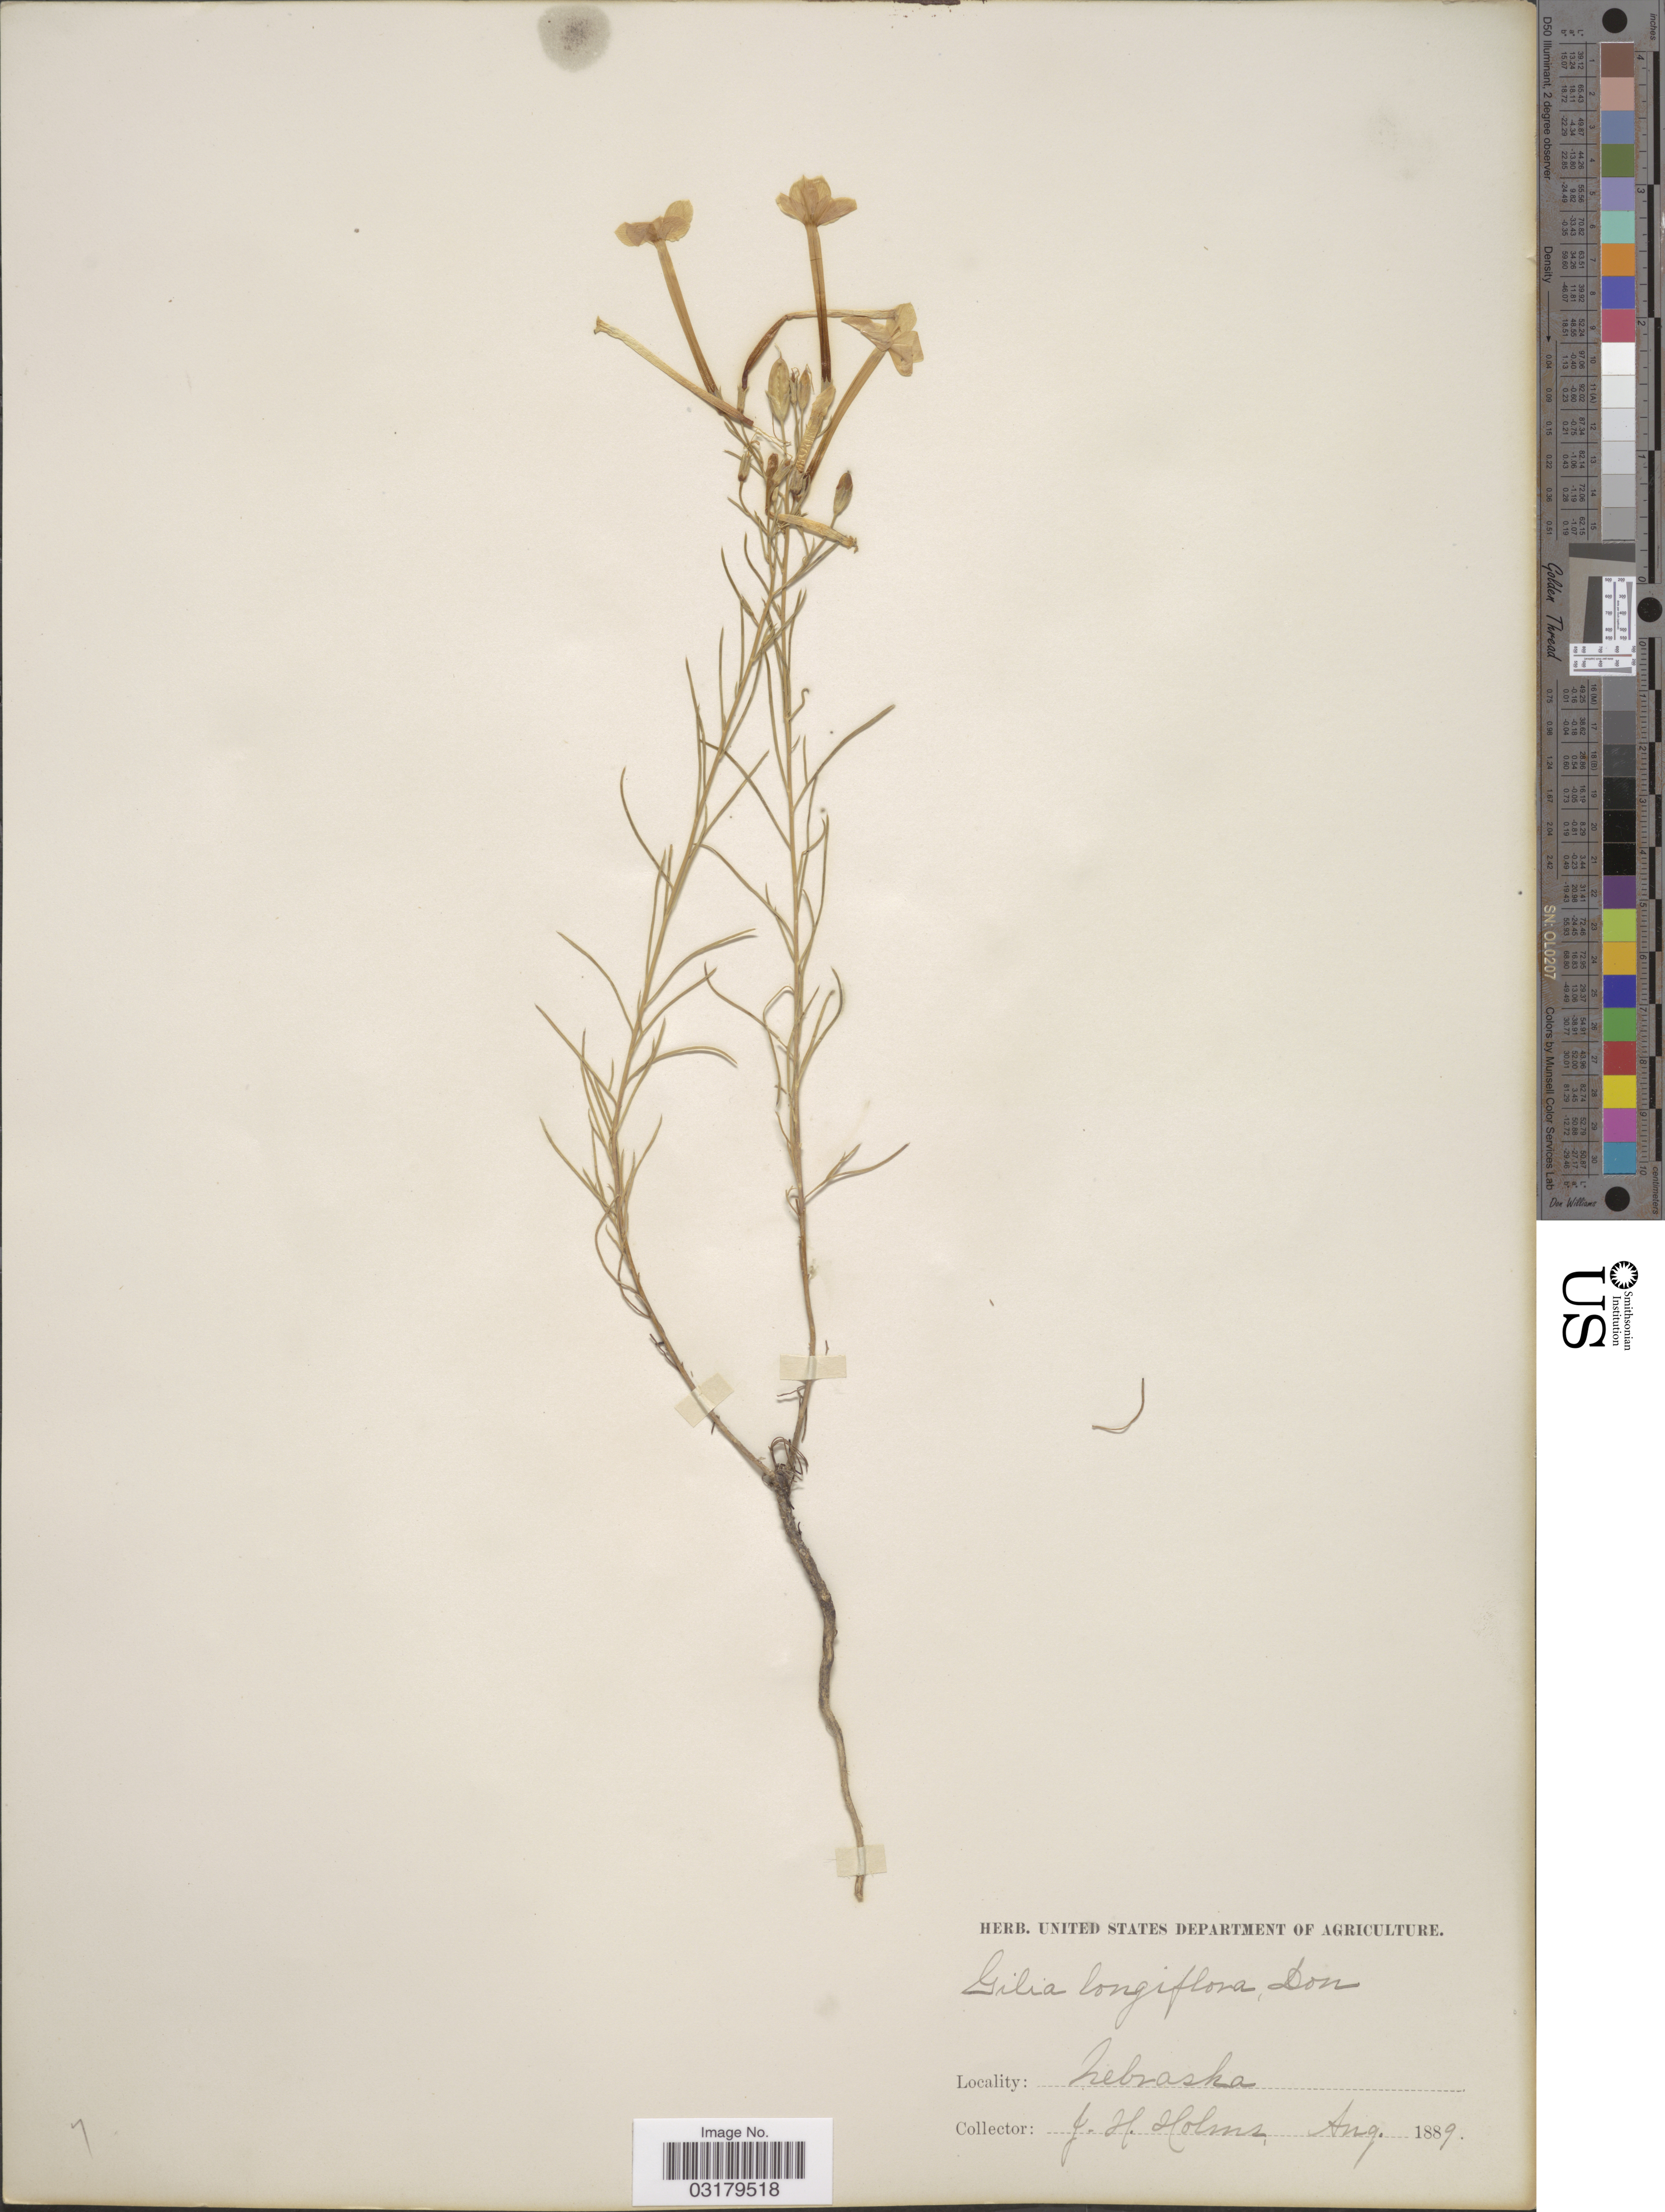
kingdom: Plantae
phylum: Tracheophyta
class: Magnoliopsida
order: Ericales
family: Polemoniaceae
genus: Ipomopsis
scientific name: Ipomopsis longiflora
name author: (Torr.) V.E. Grant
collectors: J. H. Holms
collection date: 1889-08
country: United States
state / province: Nebraska